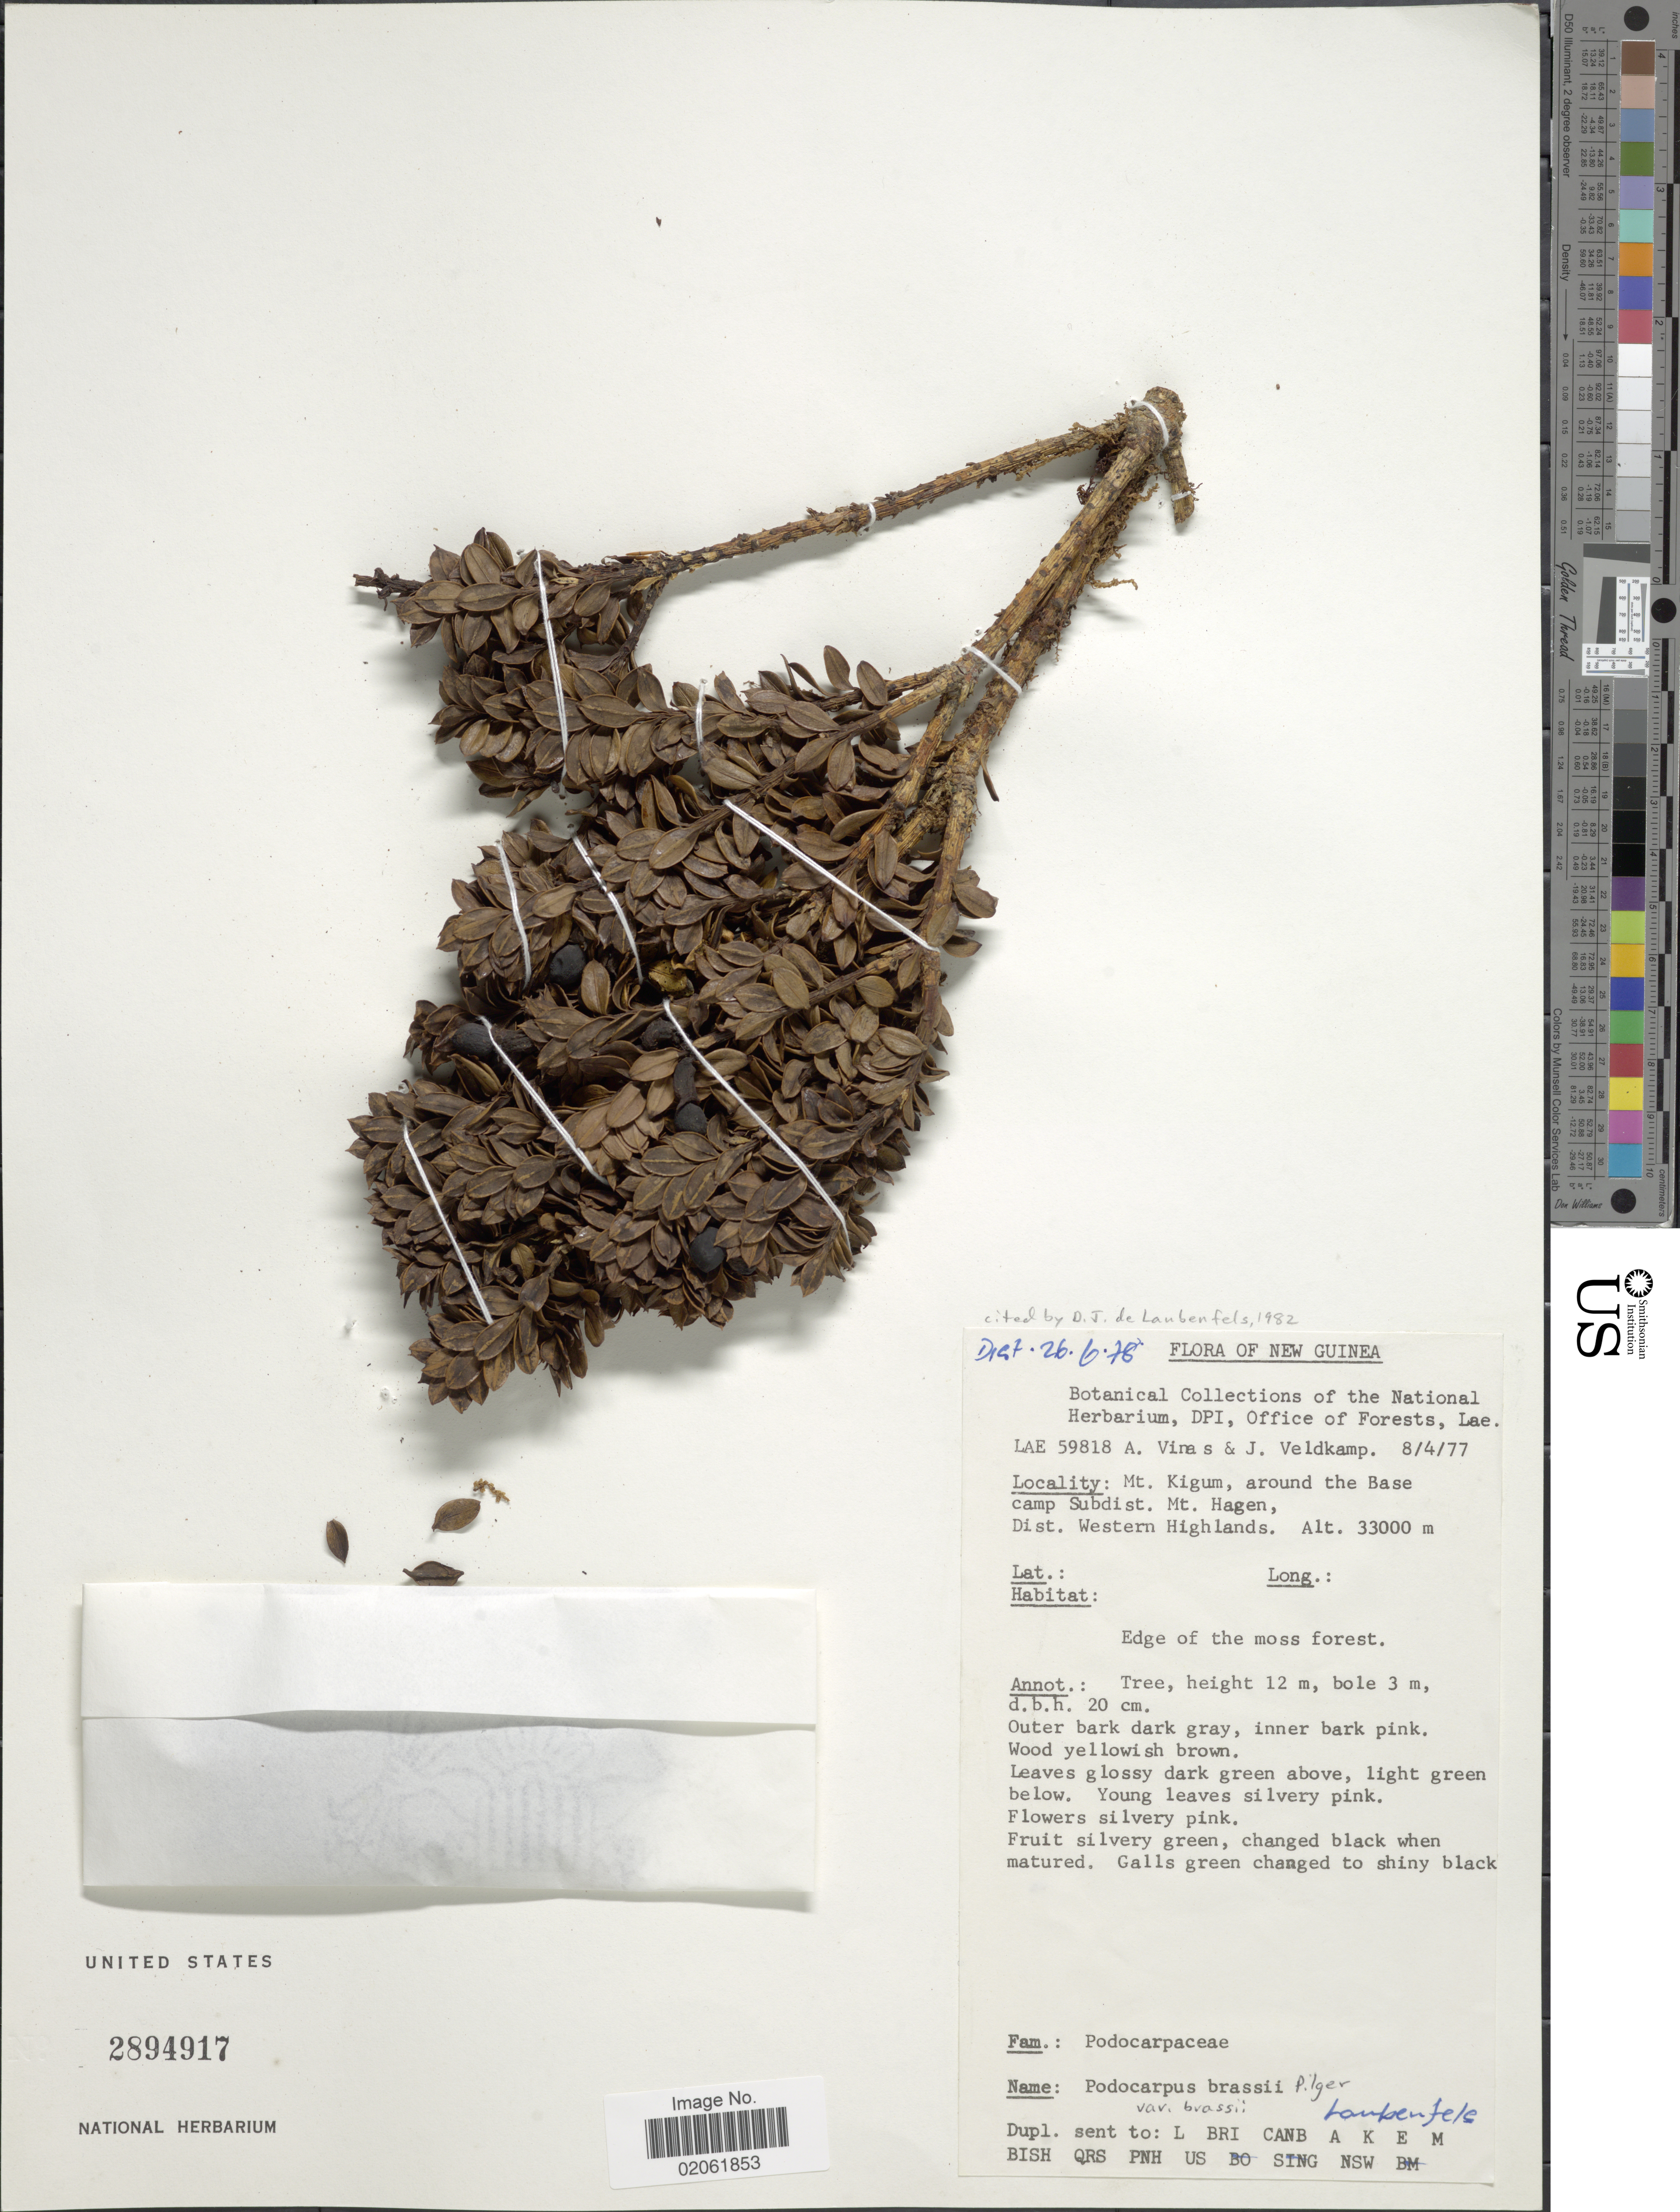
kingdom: Plantae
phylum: Tracheophyta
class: Pinopsida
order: Pinales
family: Podocarpaceae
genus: Podocarpus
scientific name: Podocarpus brassii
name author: Pilg.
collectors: A. Vinas & J. F. Veldkamp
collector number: LAE59818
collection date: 1977-04-08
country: Papua New Guinea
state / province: Western Highlands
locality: New Guinea, Mt. Kigum, around the Base camp Subdist. Mt. Hagen. Dist. Western Highlands.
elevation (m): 33000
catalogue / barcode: US 2894917